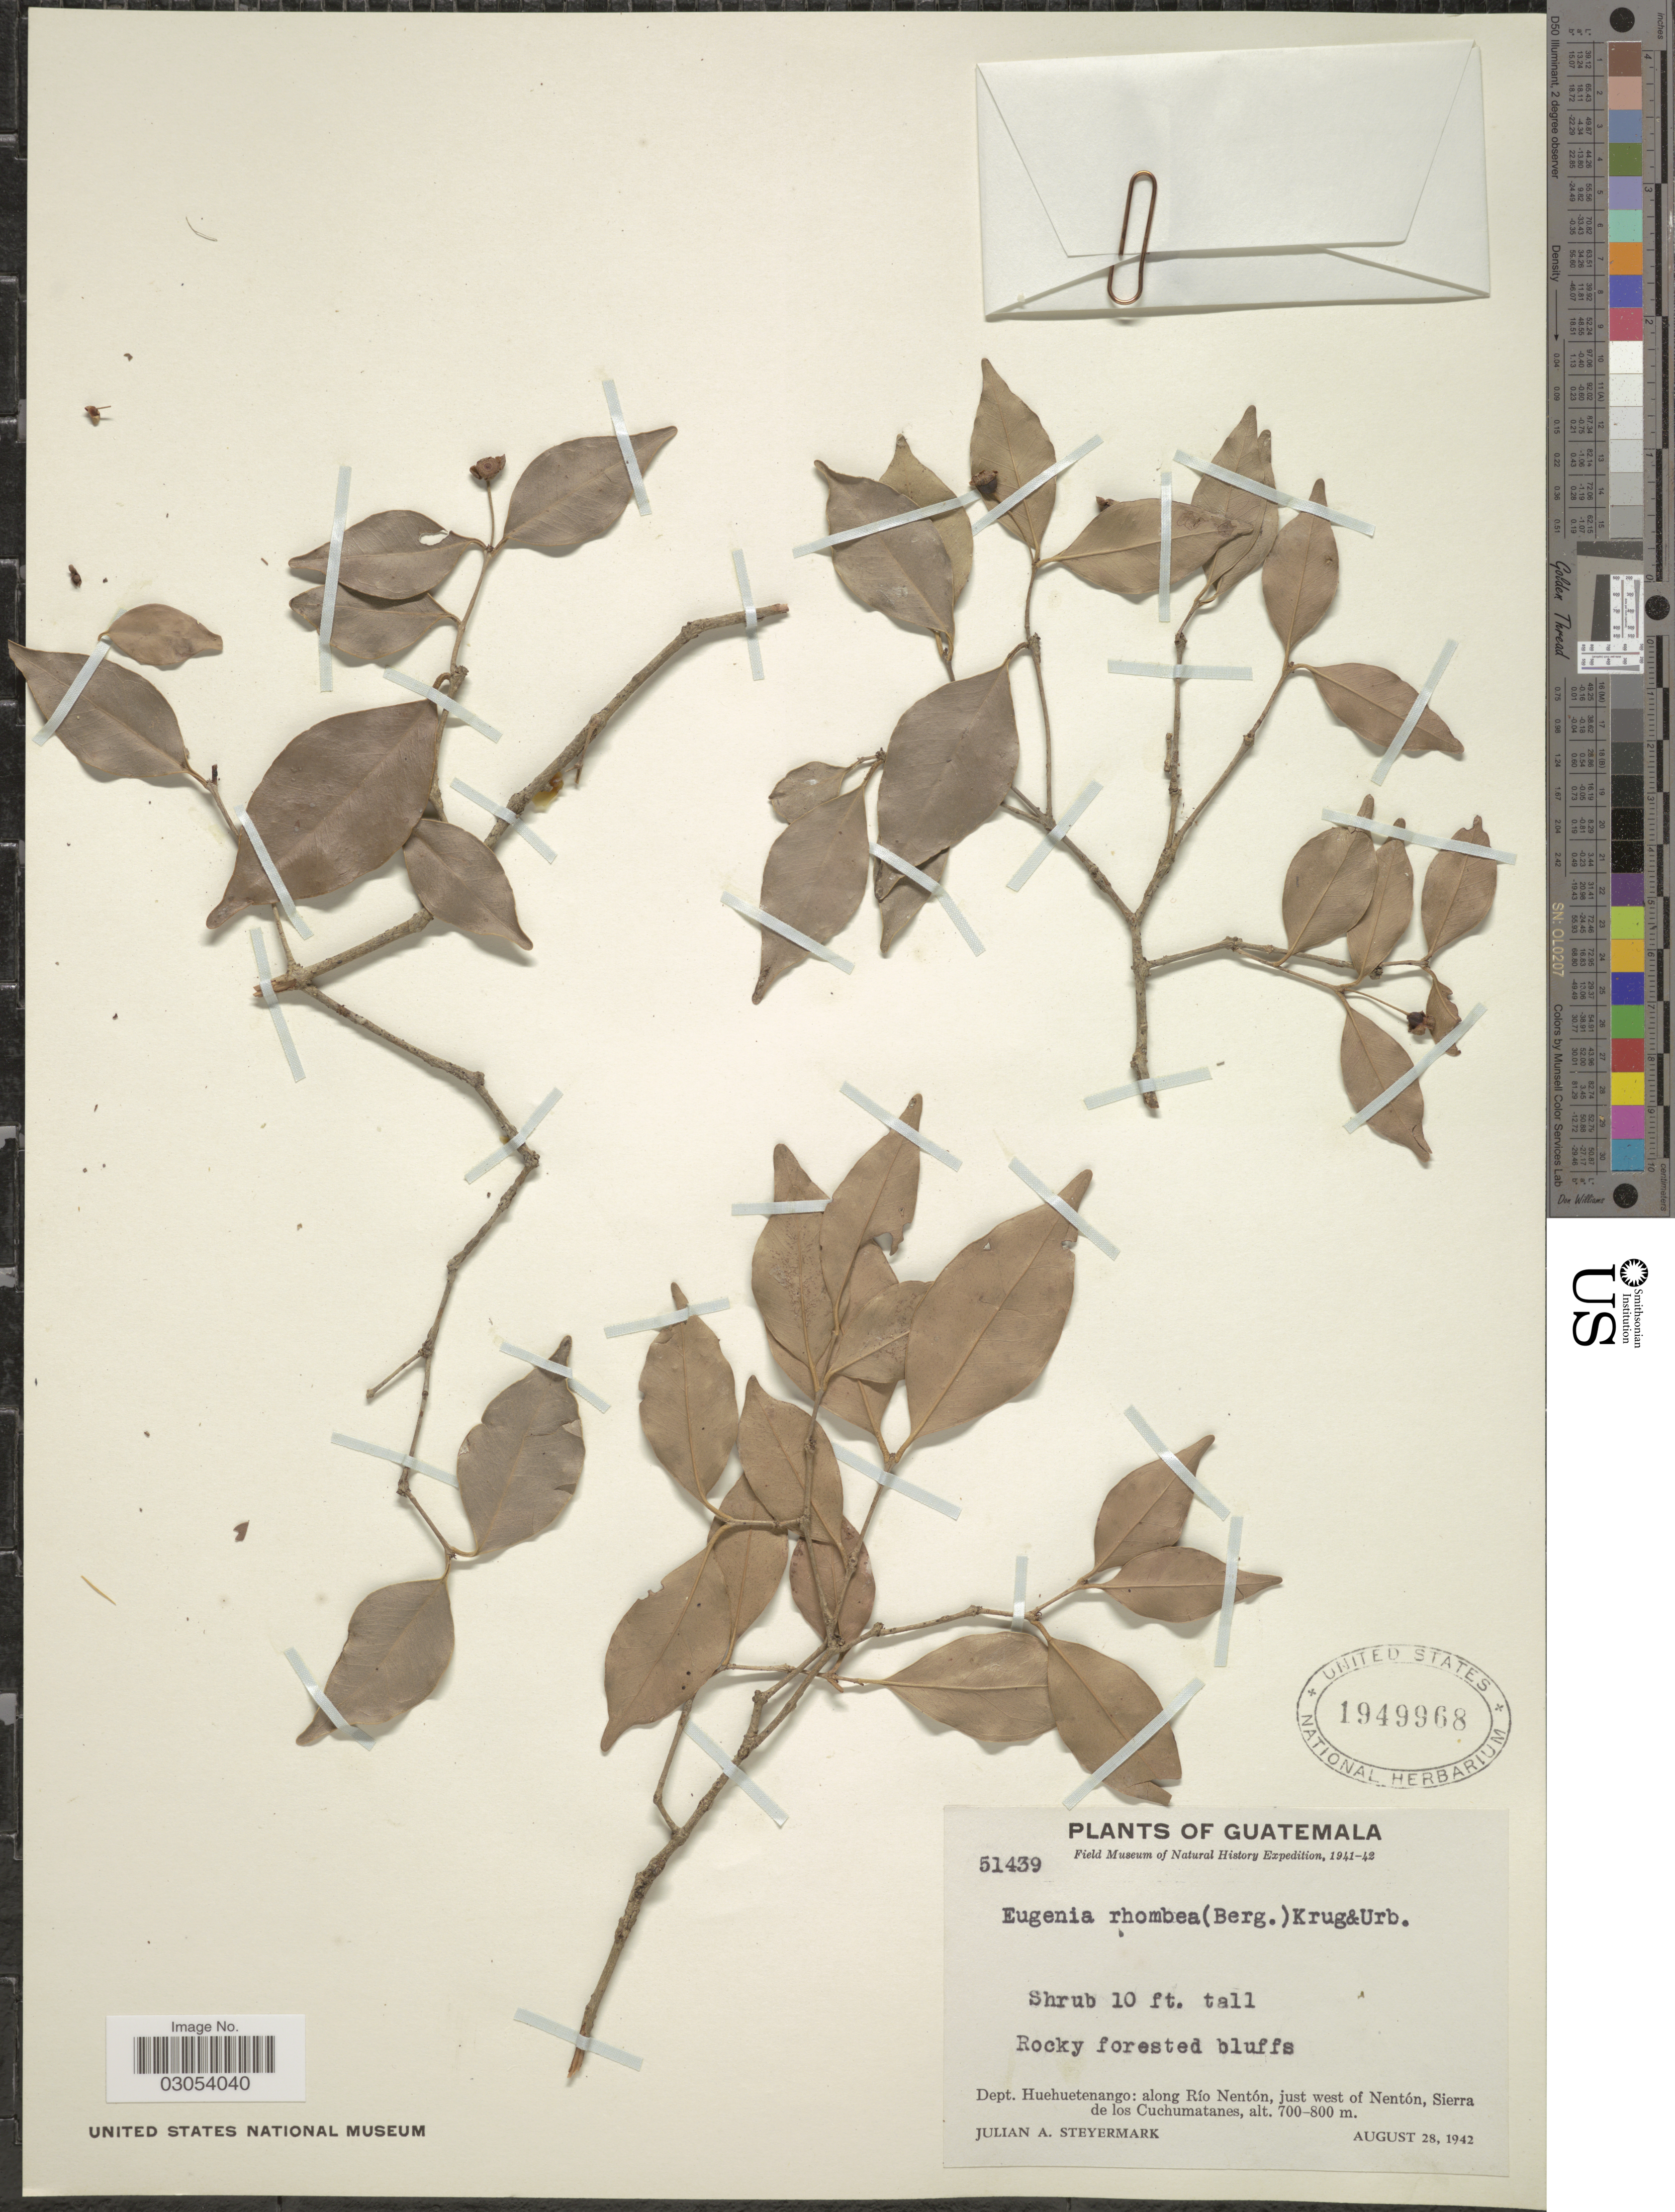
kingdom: Plantae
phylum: Tracheophyta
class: Magnoliopsida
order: Myrtales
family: Myrtaceae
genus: Eugenia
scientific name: Eugenia rhombea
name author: (O. Berg) Krug & Urb.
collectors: J. Steyermark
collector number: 51439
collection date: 1942-08-28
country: Guatemala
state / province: Huehuetenango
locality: along Río Nentón, just west of Nentón, Sierra de los Cuchumatanes.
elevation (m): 700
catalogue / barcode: US 1949968